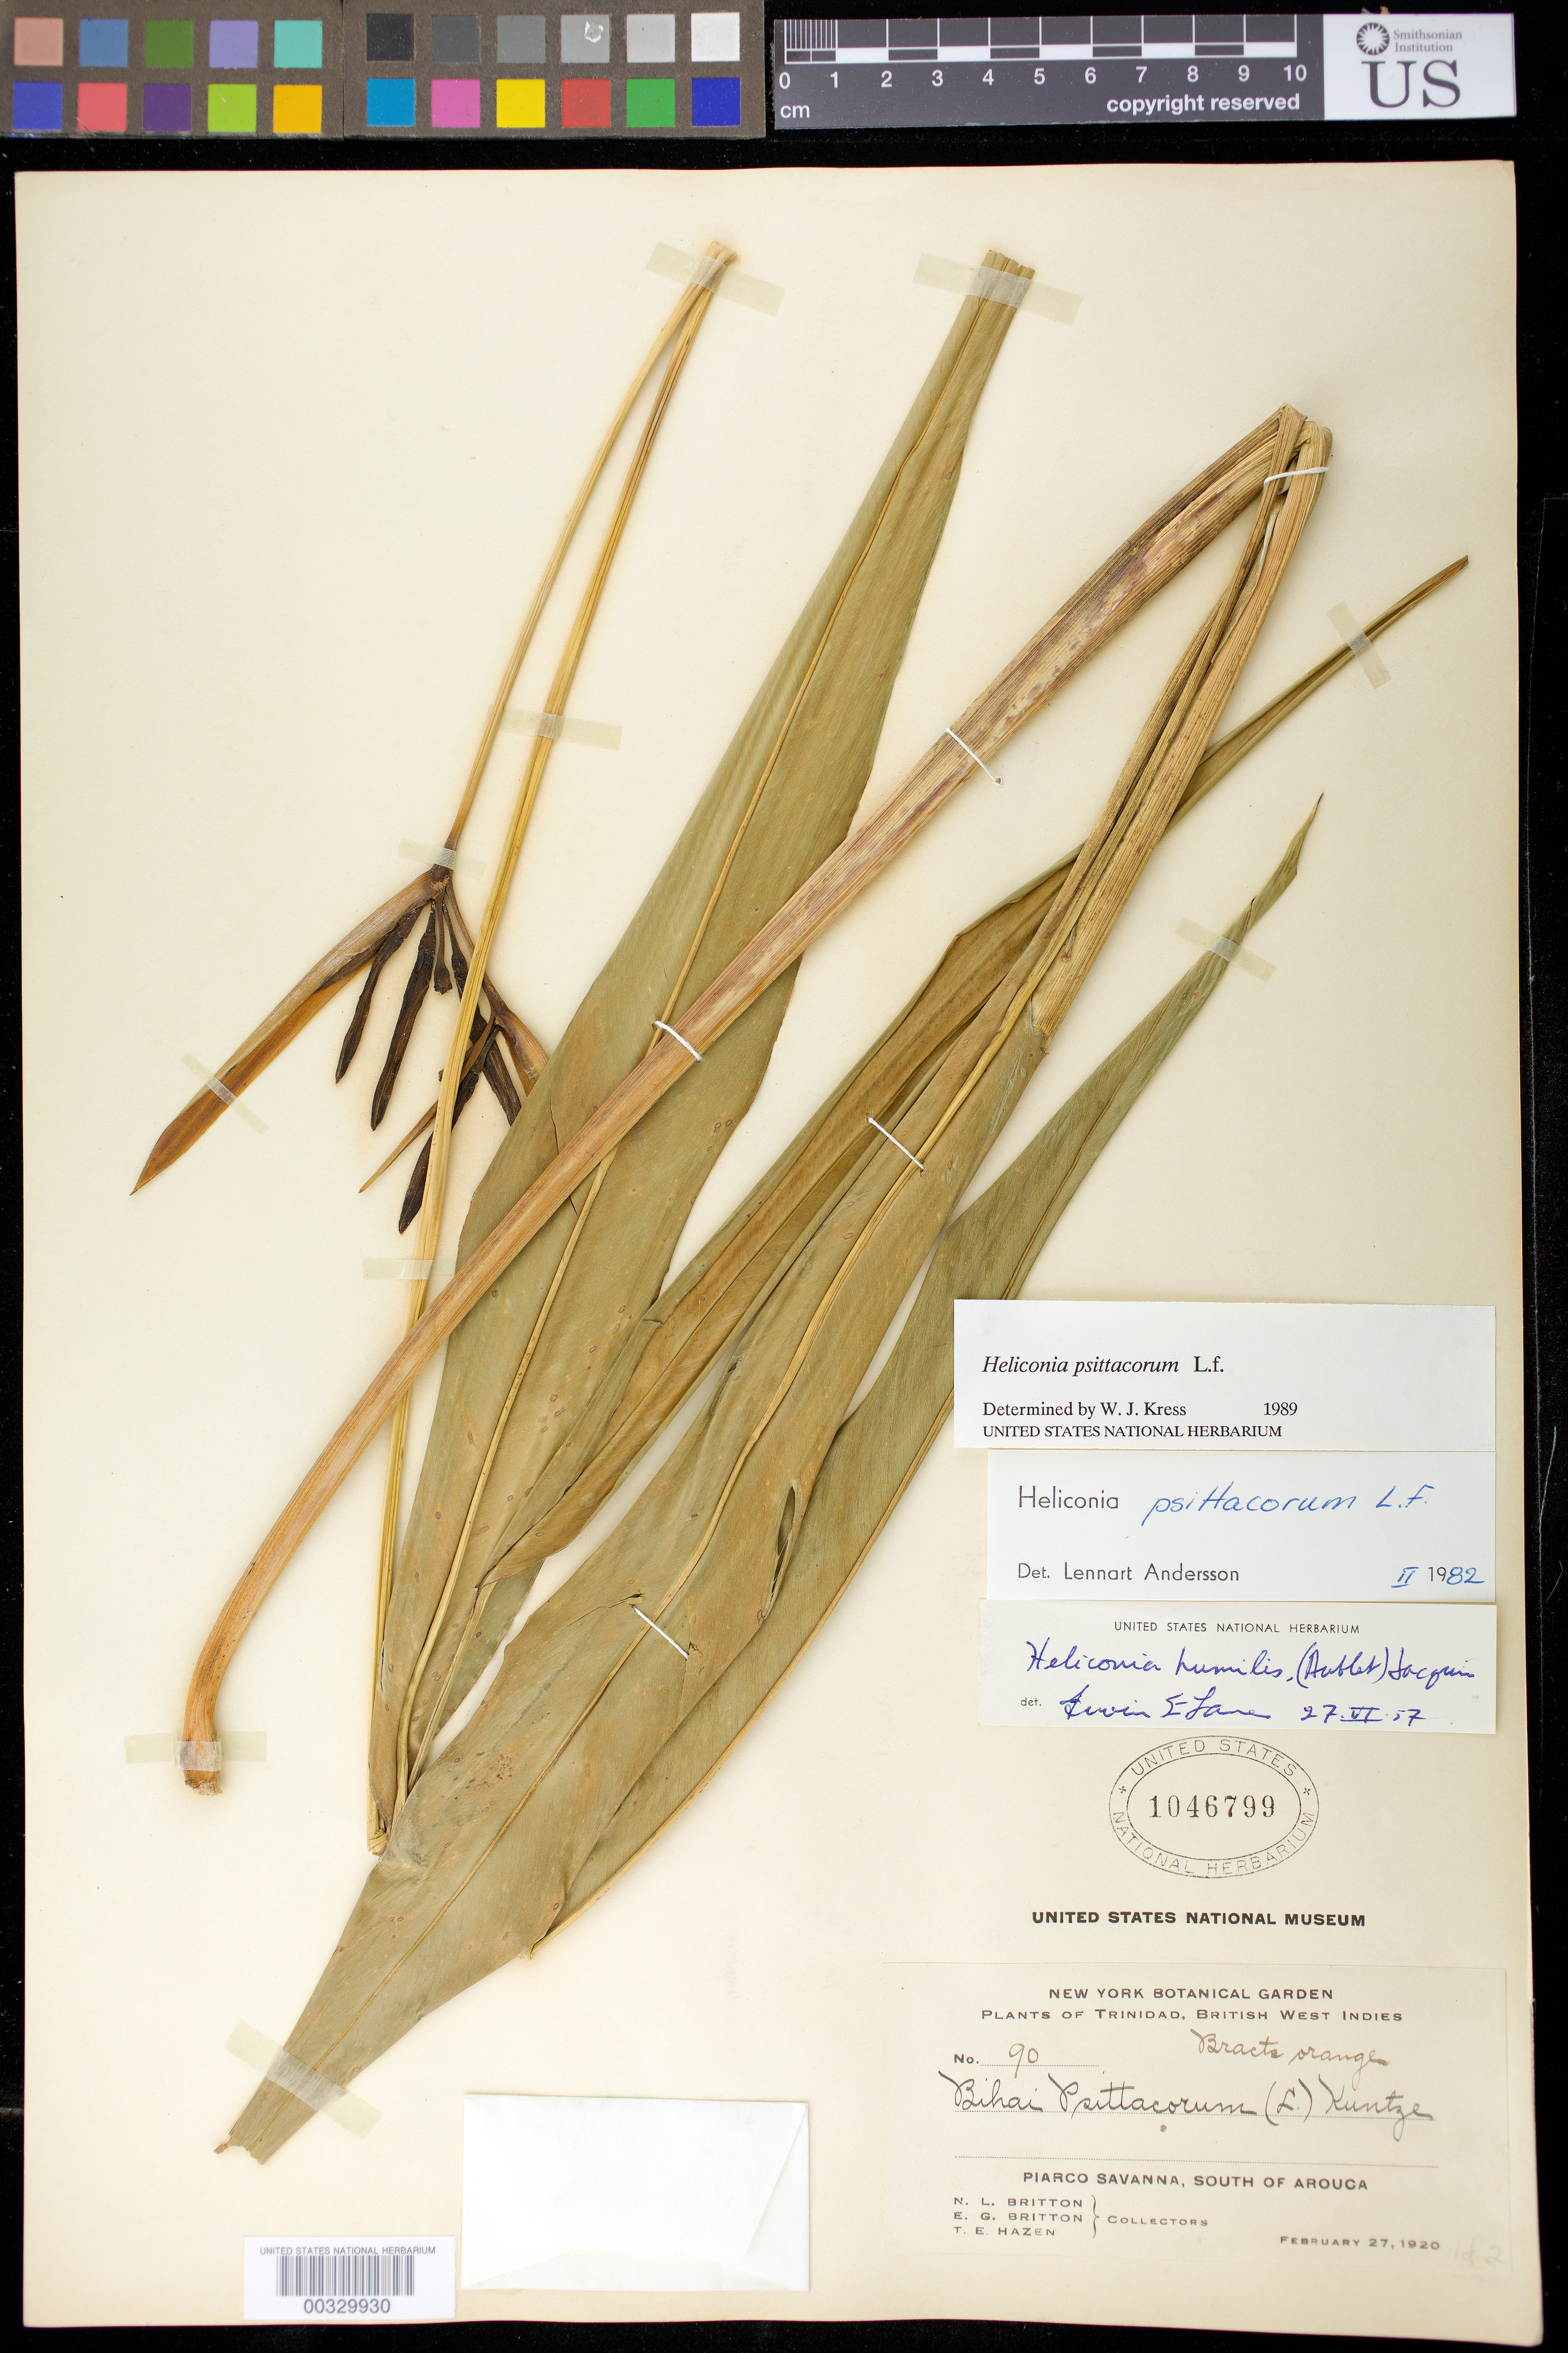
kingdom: Plantae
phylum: Tracheophyta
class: Liliopsida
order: Zingiberales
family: Heliconiaceae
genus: Heliconia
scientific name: Heliconia psittacorum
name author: L. f.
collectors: N. Britton, E. G. Britton & T. E. Hazen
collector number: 90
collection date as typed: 27 Feb 1920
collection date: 1920-02-27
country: Trinidad and Tobago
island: Trinidad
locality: Piarco savanna, s of arouca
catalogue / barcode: US 1046799